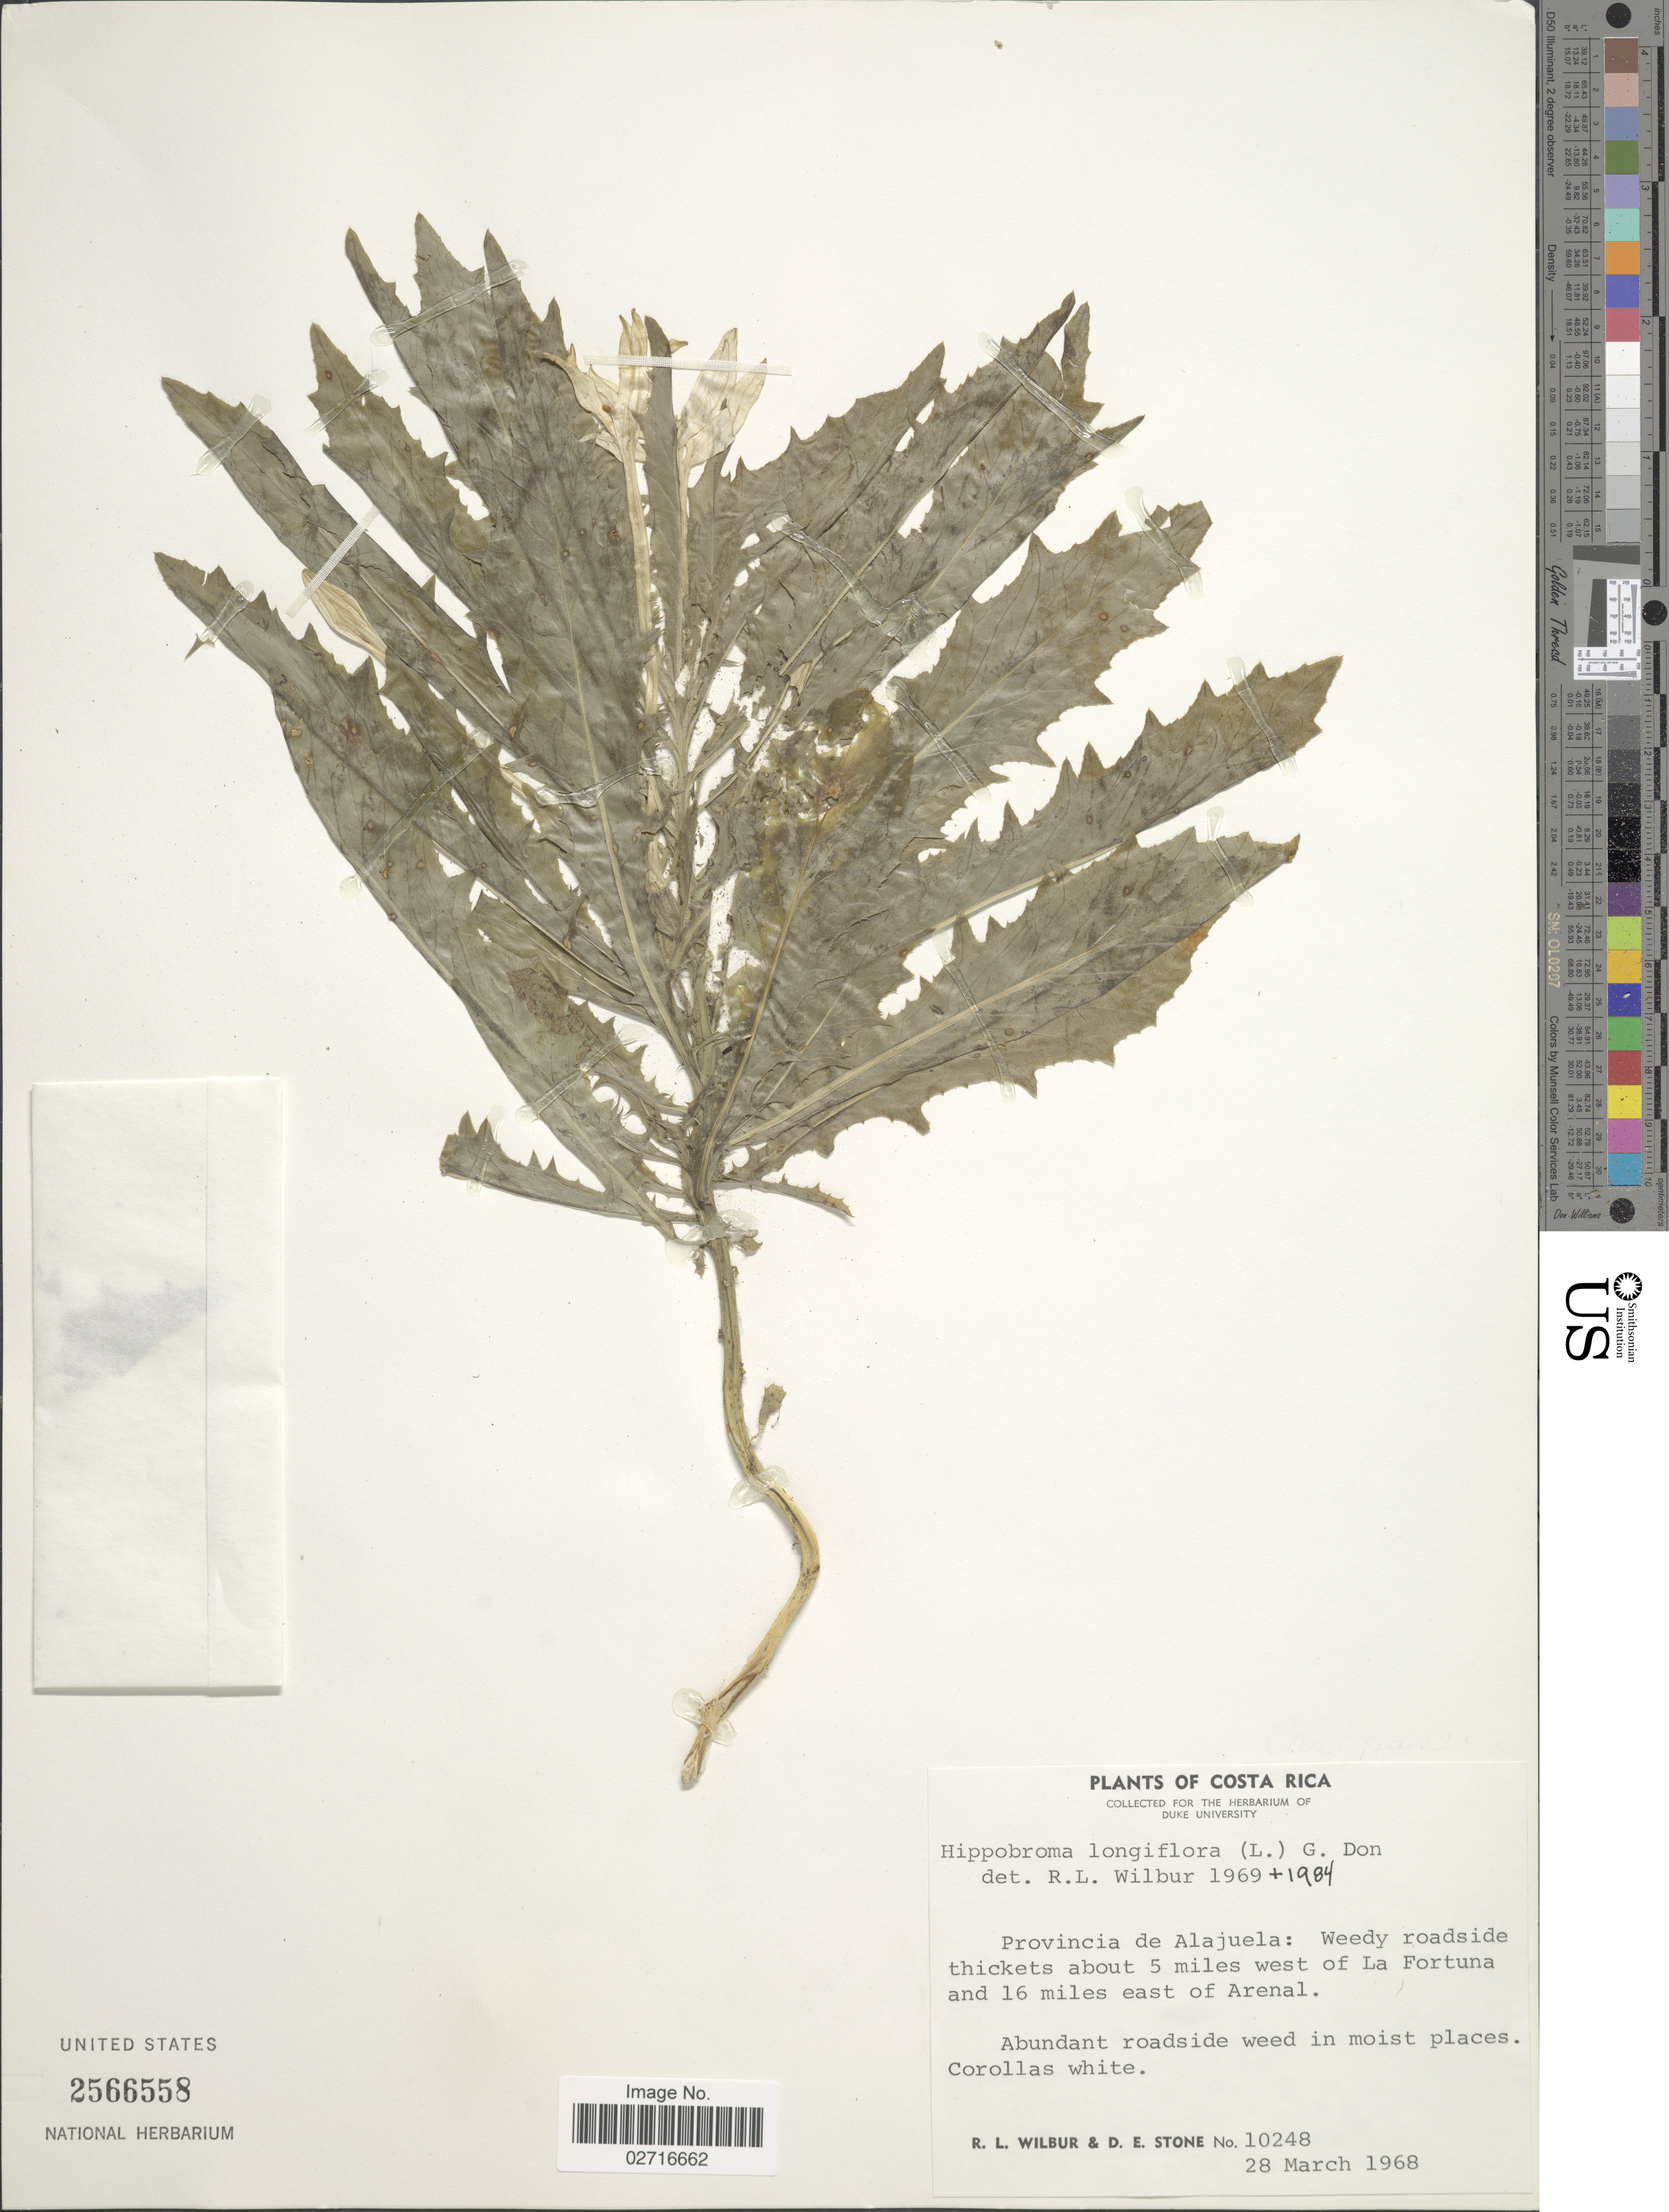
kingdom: Plantae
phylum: Tracheophyta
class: Magnoliopsida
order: Asterales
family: Campanulaceae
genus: Hippobroma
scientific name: Hippobroma longiflora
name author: (L.) G. Don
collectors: R. L. Wilbur & D. E. Stone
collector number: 10248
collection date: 1968-03-28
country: Costa Rica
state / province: Alajuela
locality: Weedy roadside thickets about 5 miles west of La Fortuna and 16 miles east of Arenal.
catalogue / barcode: US 2566558